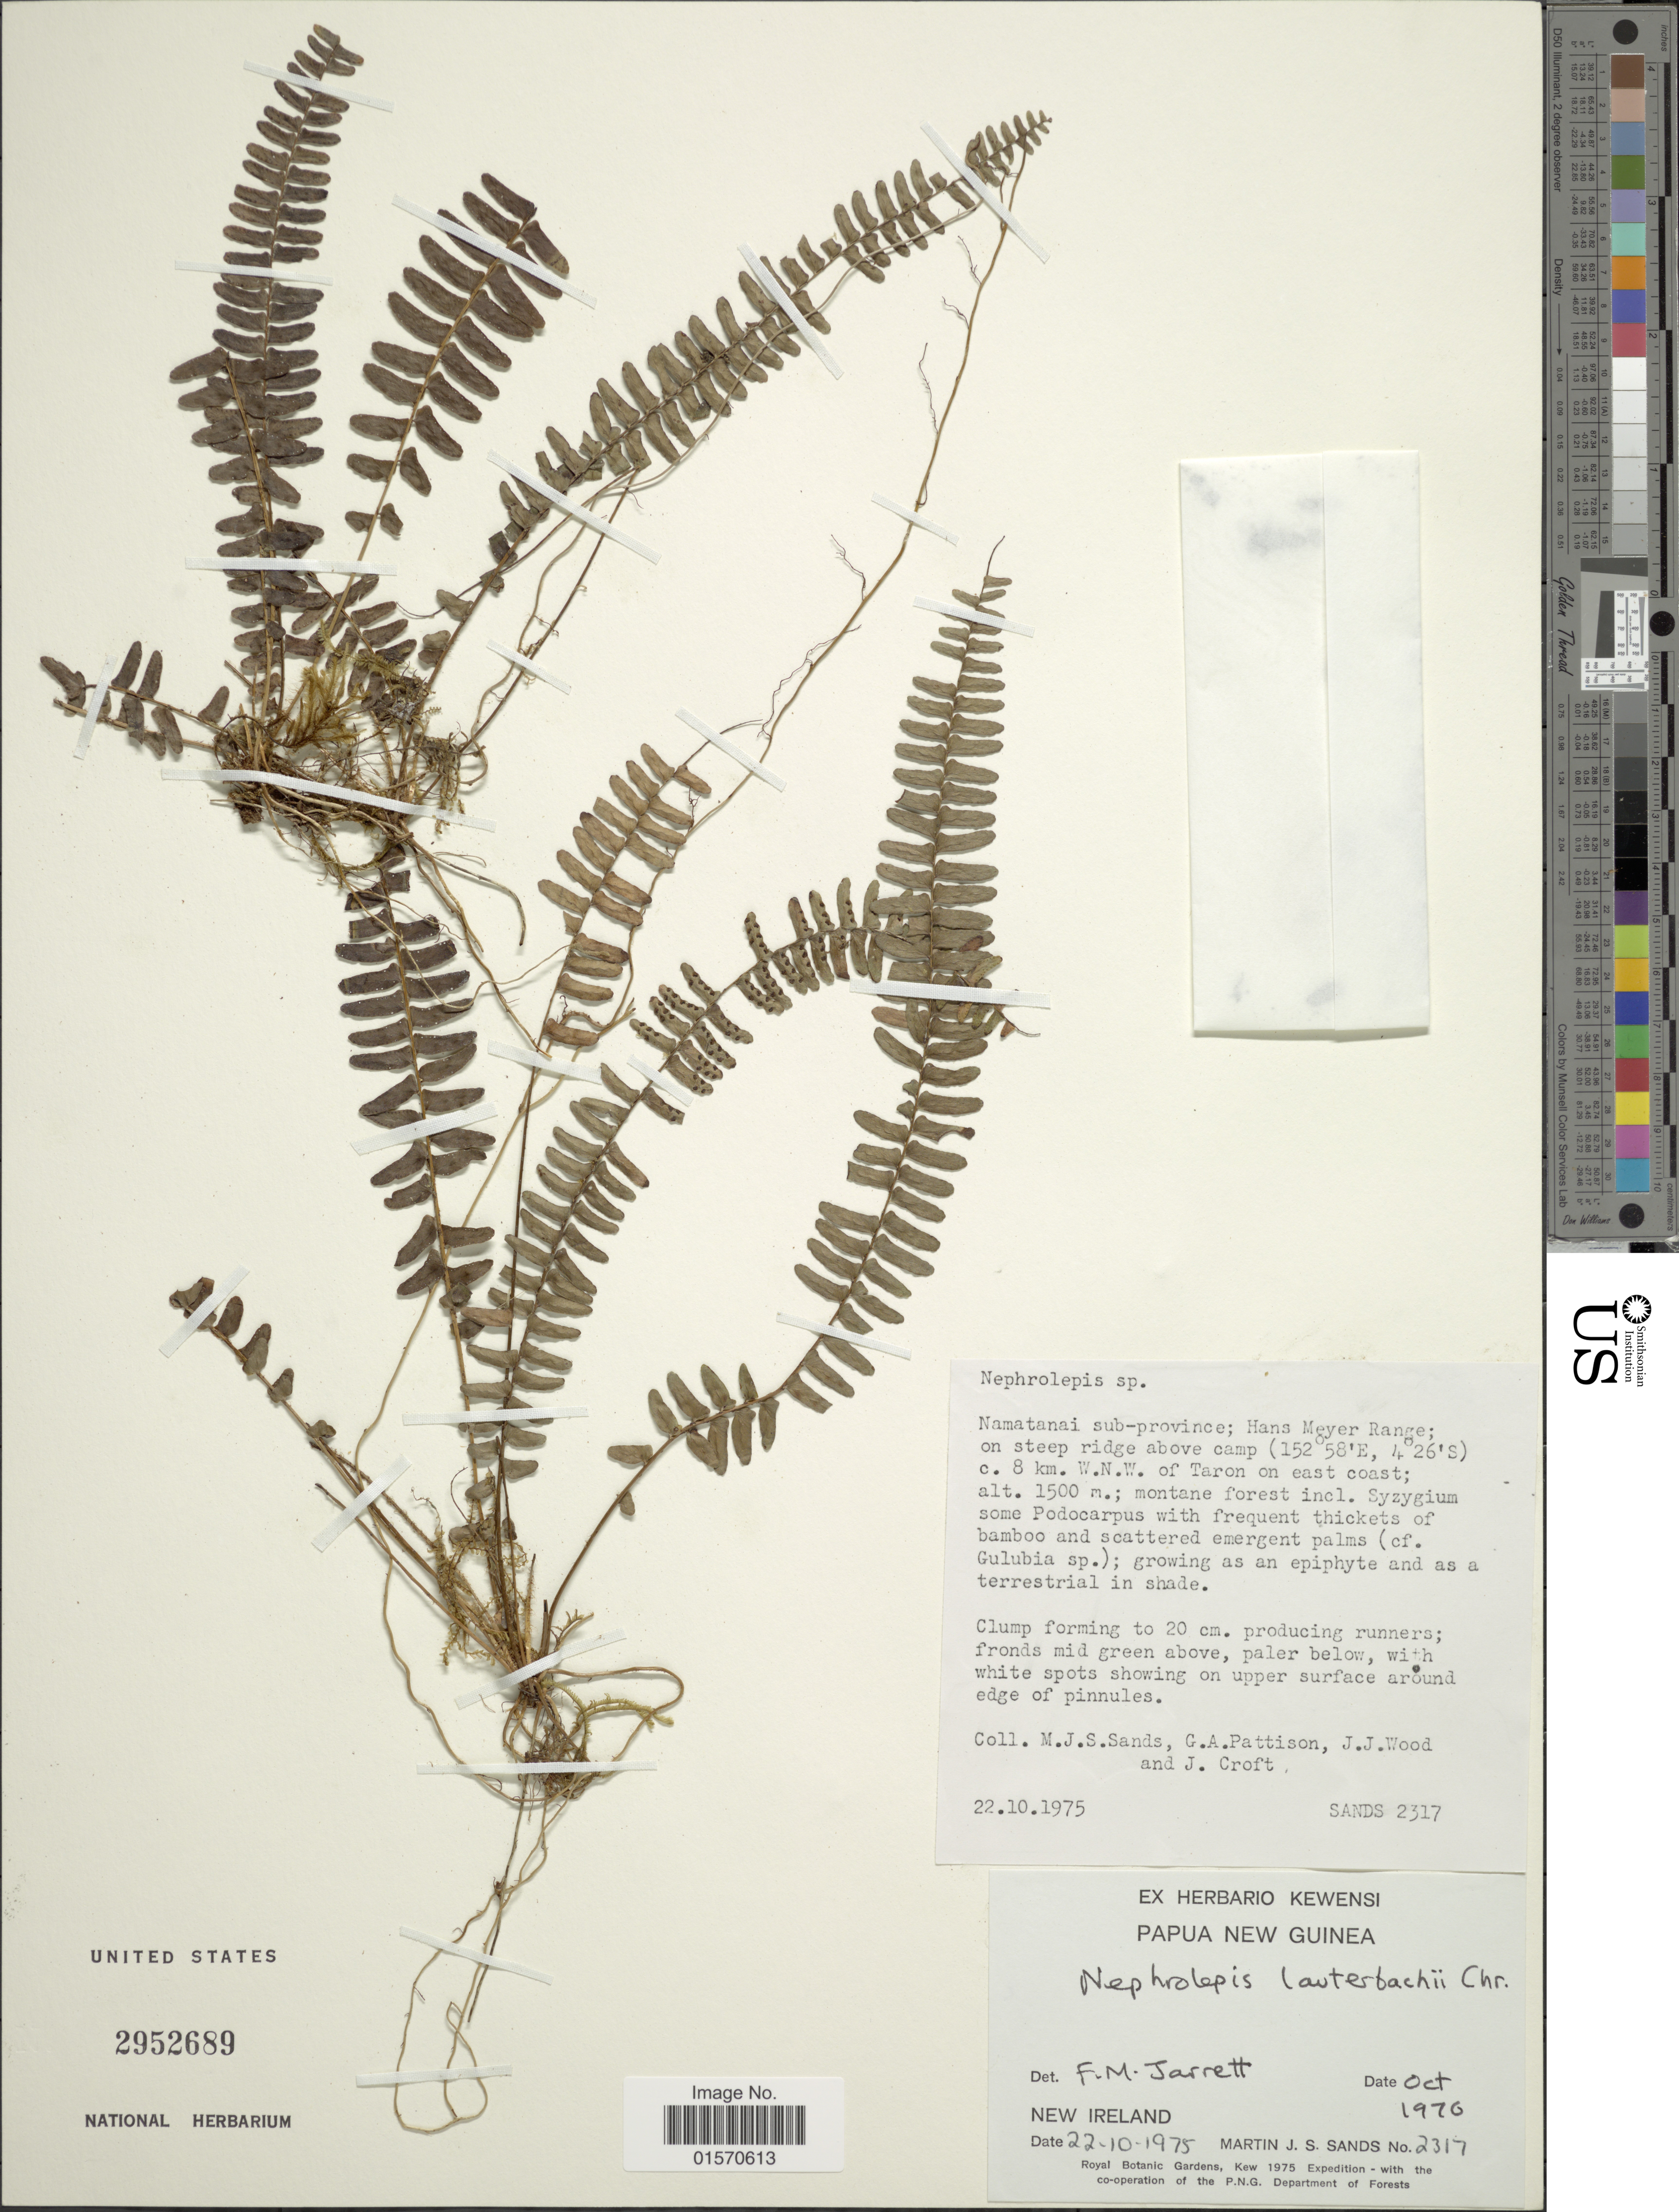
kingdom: Plantae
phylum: Tracheophyta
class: Polypodiopsida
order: Polypodiales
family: Nephrolepidaceae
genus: Nephrolepis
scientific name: Nephrolepis lauterbachii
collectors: M. Sands, G. Pattison, J. Wood & J. Croft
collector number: SANDS 2317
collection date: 1975-10-22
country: Papua New Guinea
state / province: New Ireland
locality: Namatanai sub-province; Hans Meyer Range; on steep ridge above camp c. 8 km. W.N.W. of Taron on east coast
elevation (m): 1500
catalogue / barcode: US 2952689